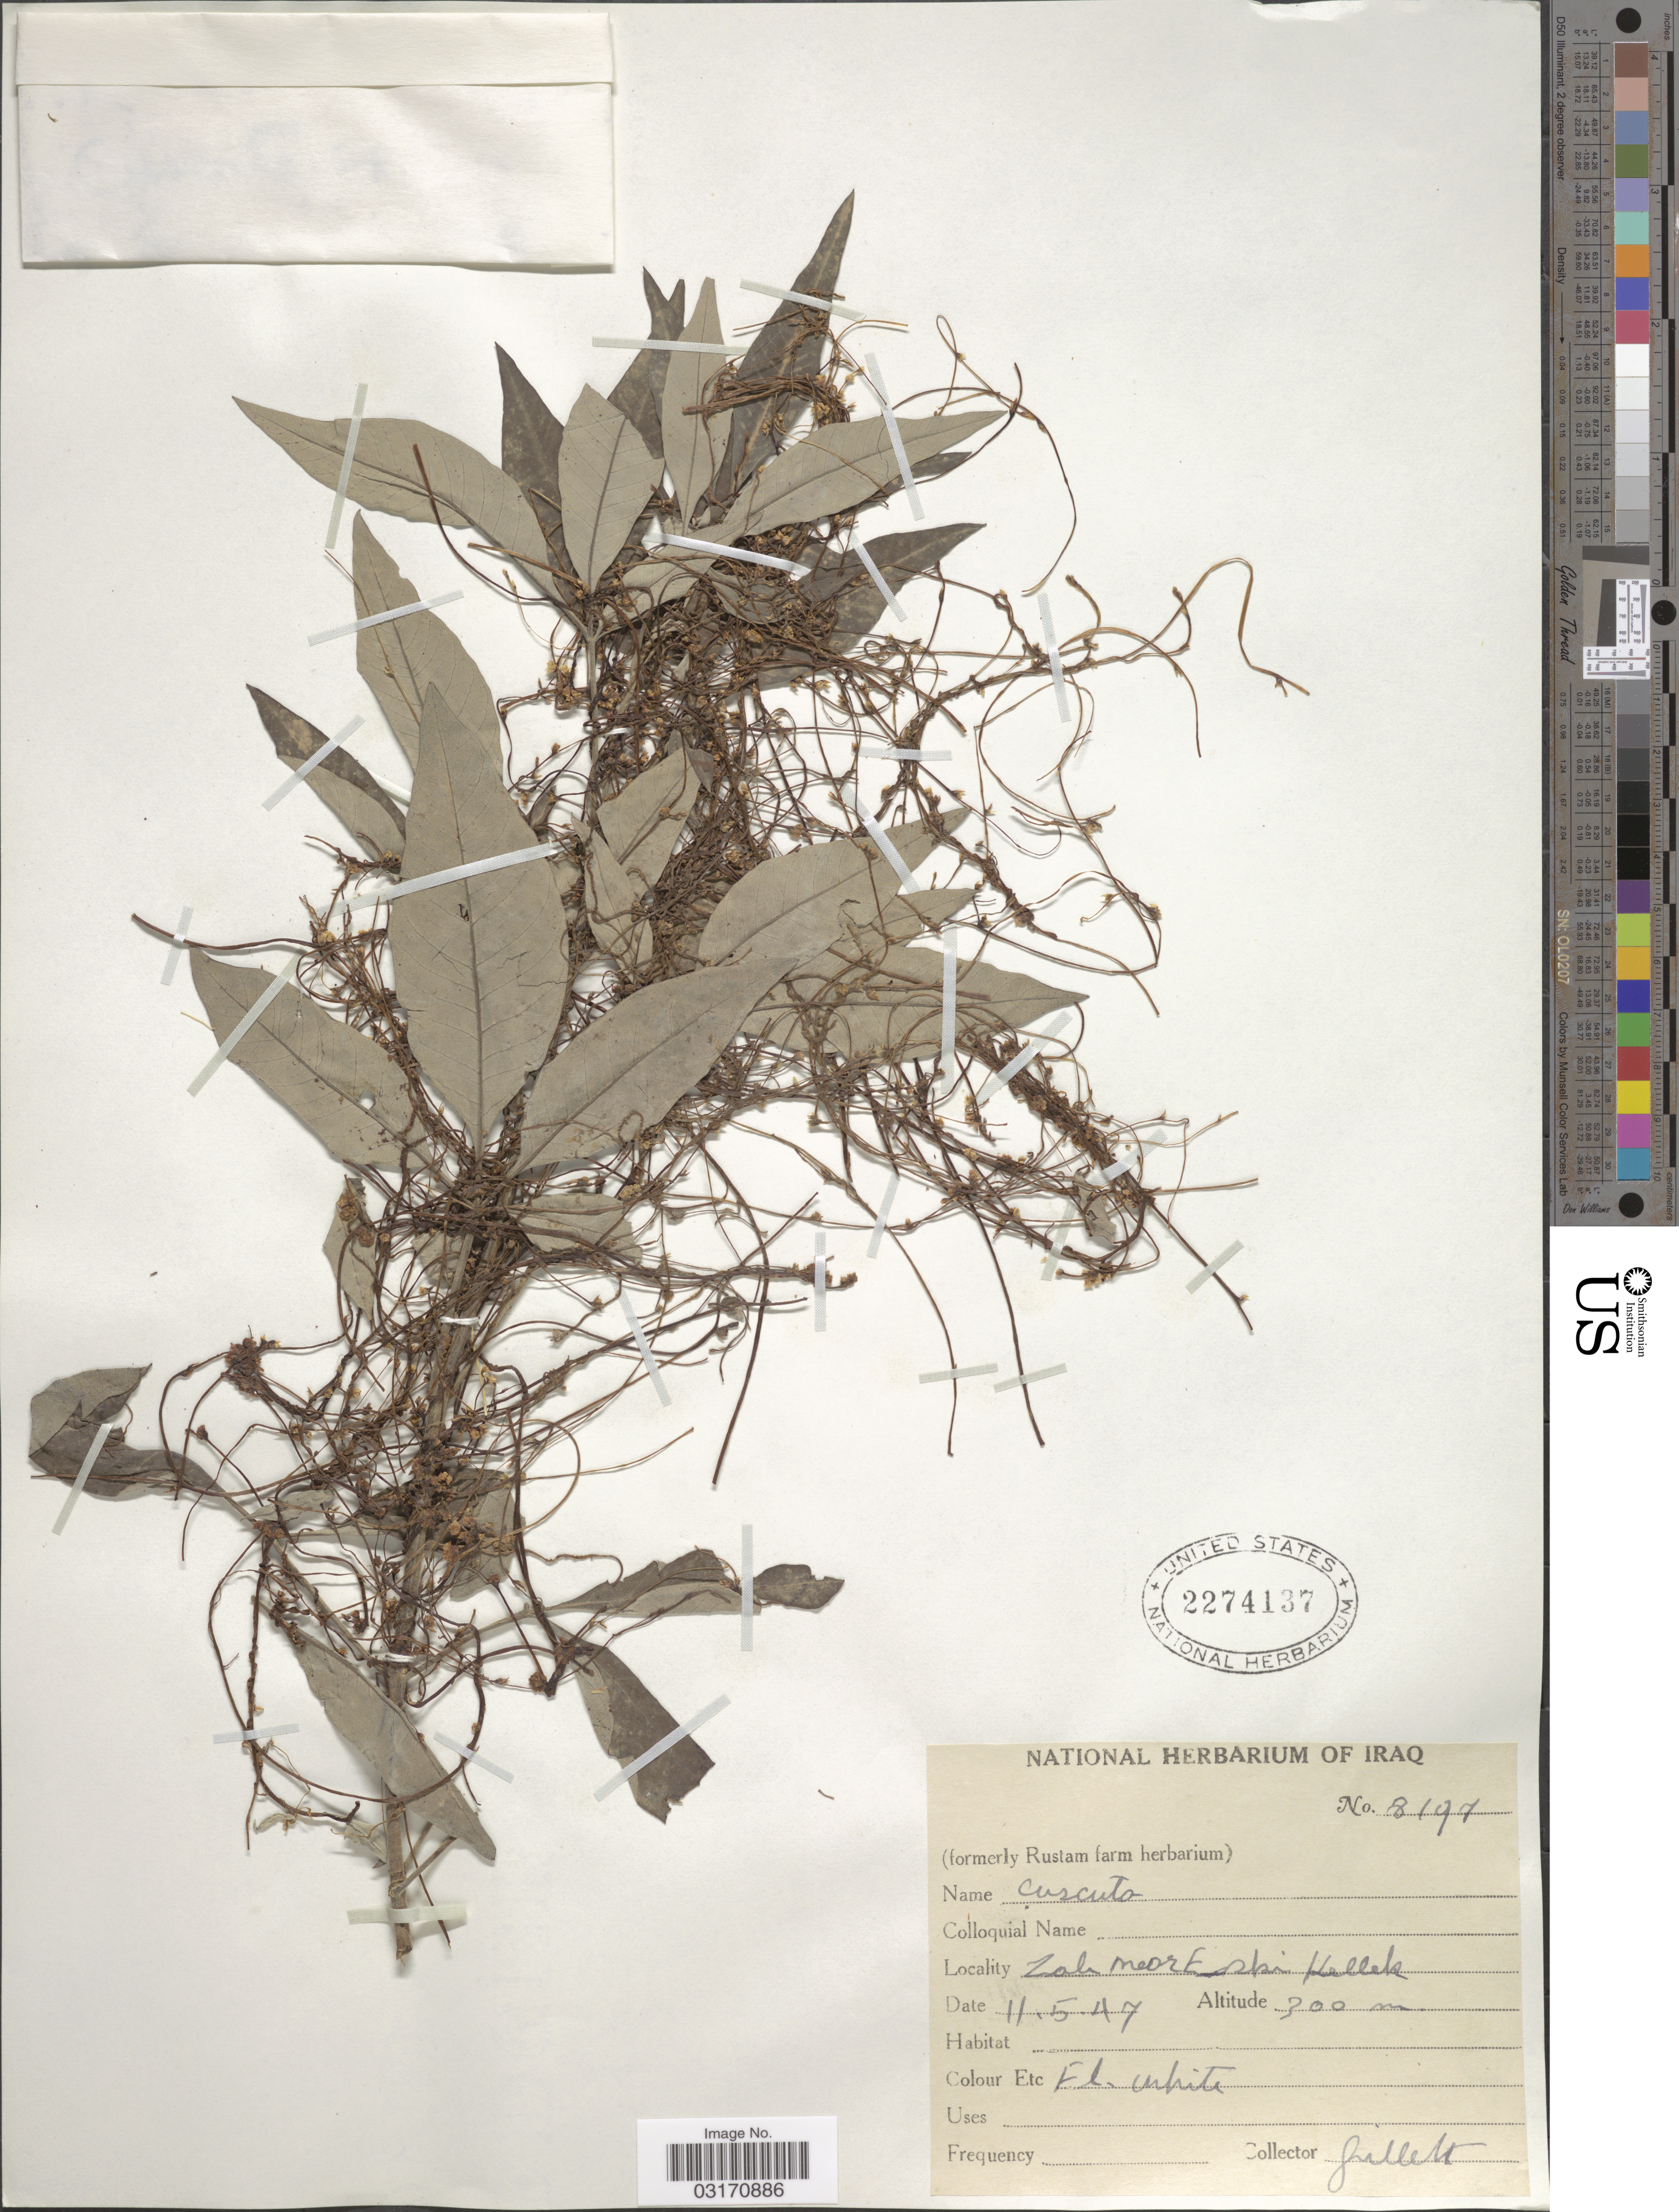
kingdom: Plantae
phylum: Tracheophyta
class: Magnoliopsida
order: Solanales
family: Convolvulaceae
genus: Cuscuta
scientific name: Cuscuta sp.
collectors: Gillett, --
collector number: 8197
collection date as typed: Transcribed d/m/y: 11/5/47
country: Iraq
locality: Zab near Eski Kellek.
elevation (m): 300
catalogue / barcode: US 2274137